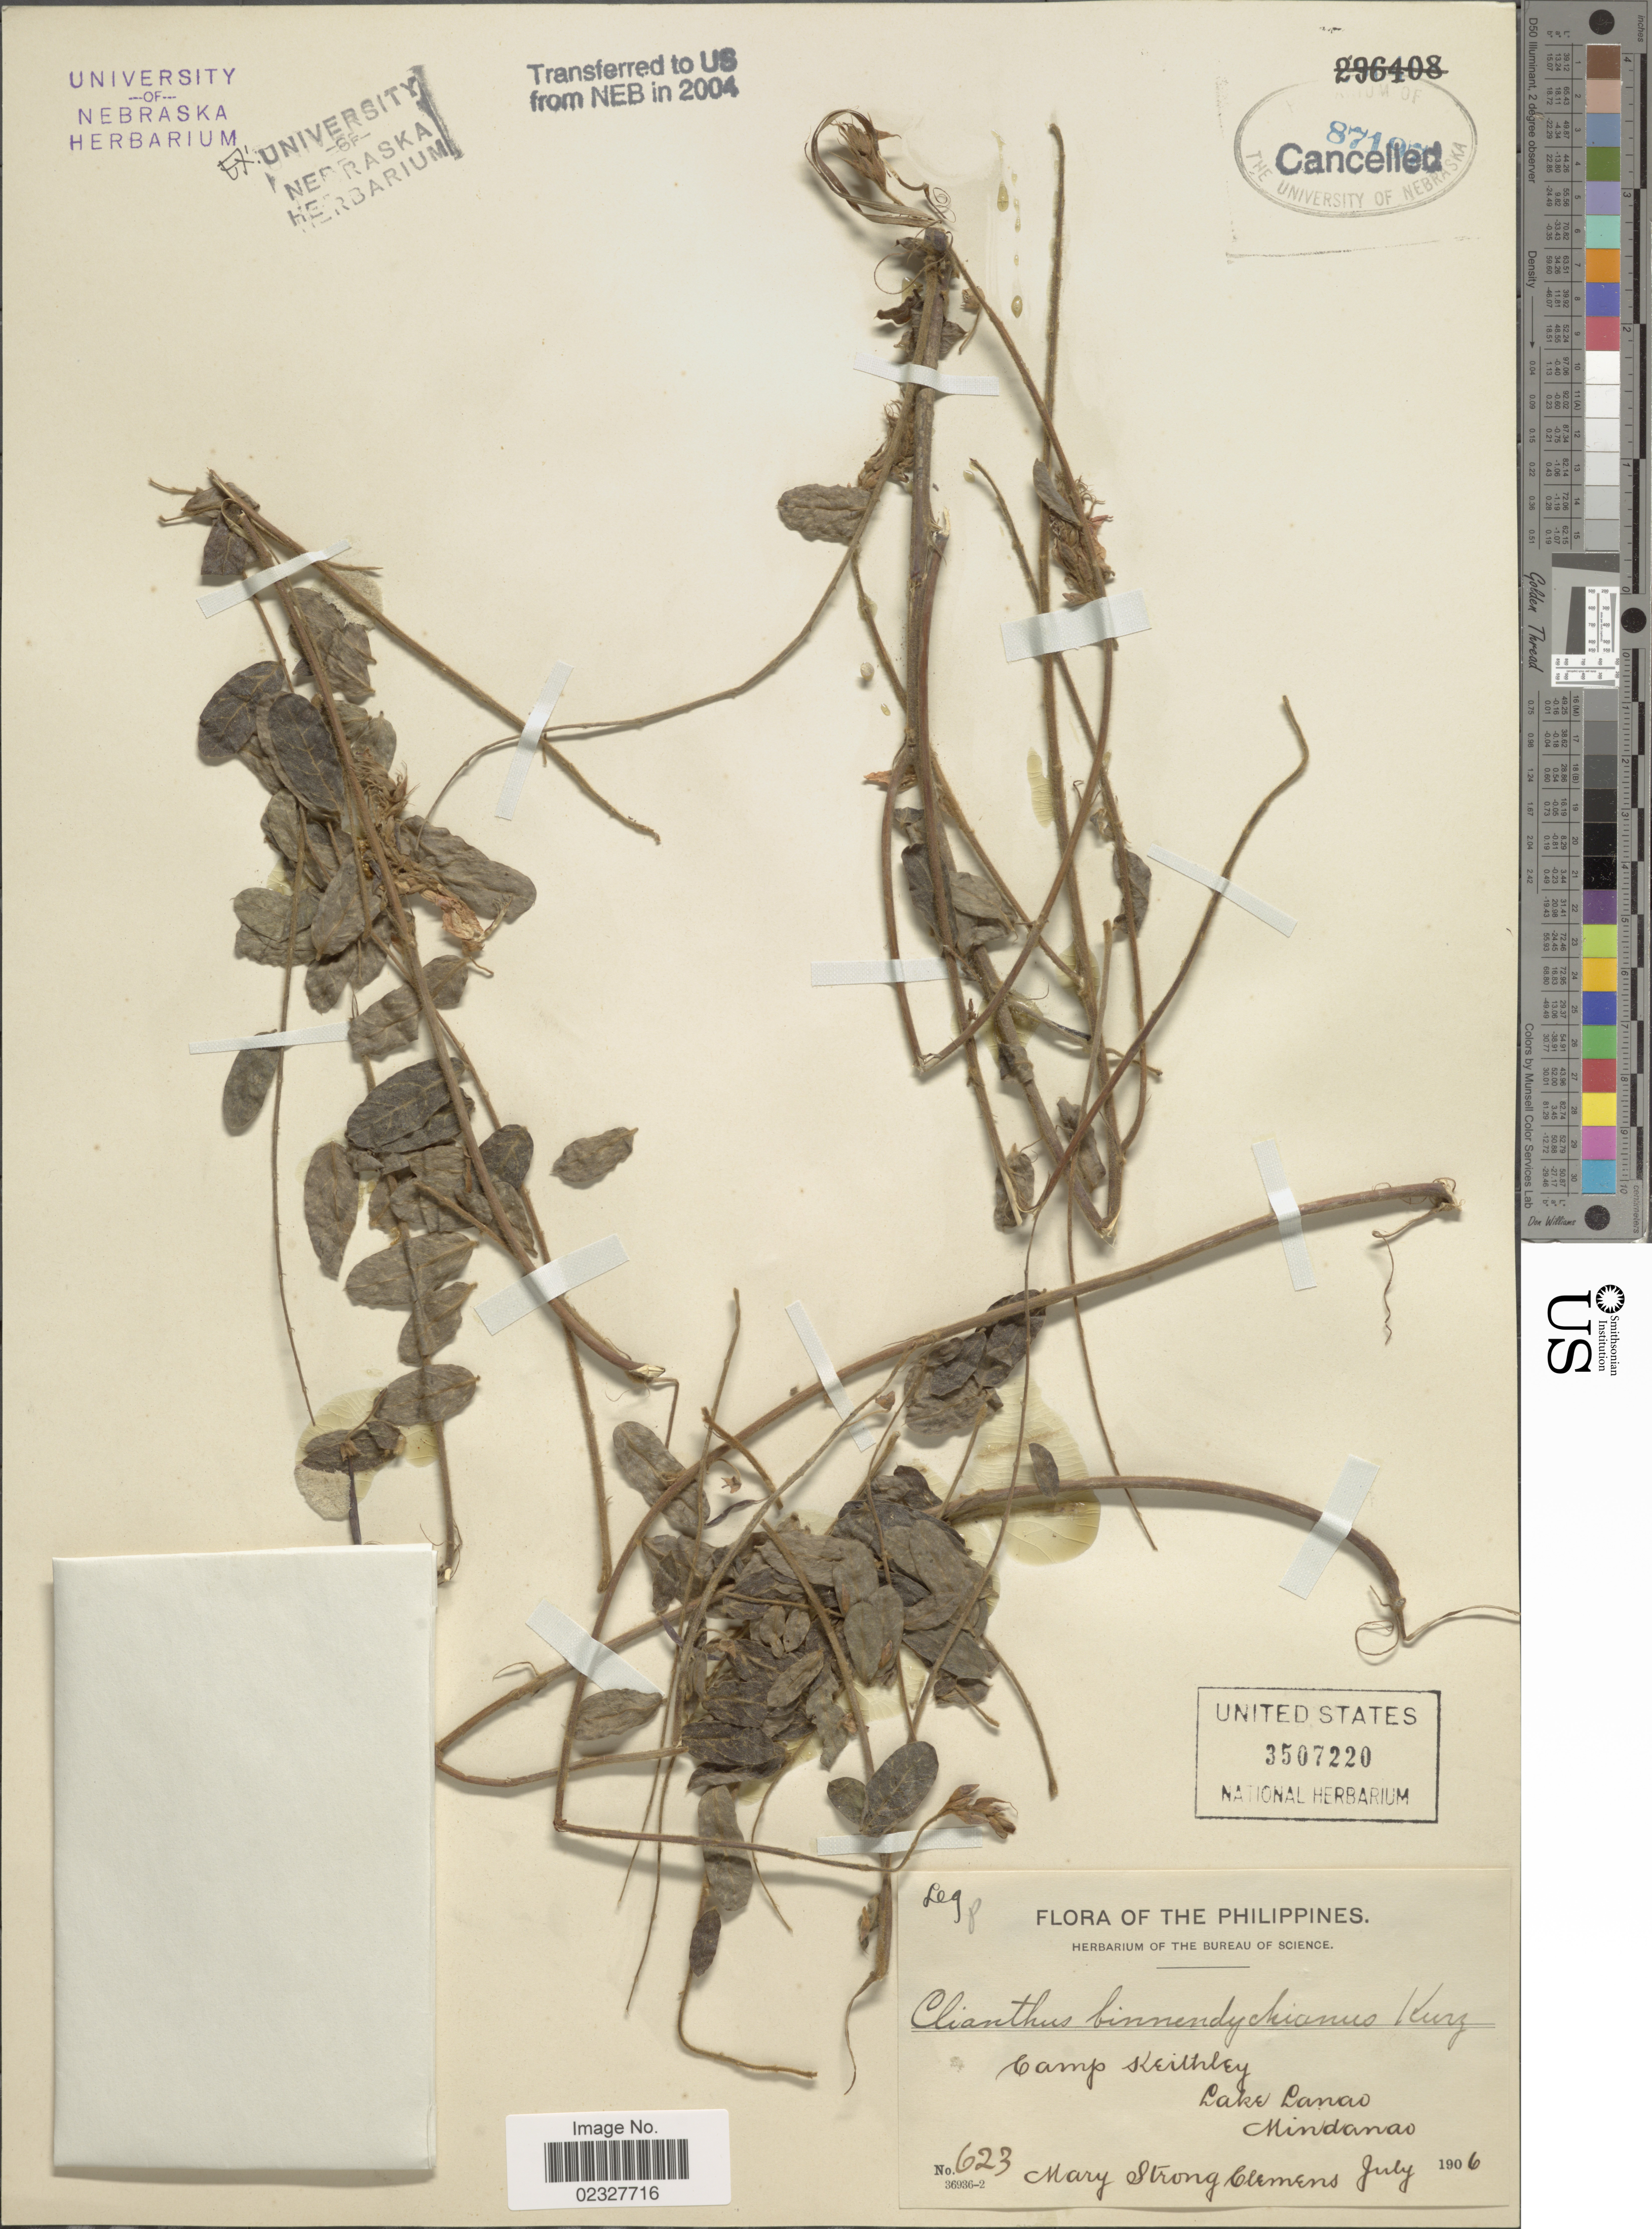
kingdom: Plantae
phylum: Tracheophyta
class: Magnoliopsida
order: Fabales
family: Fabaceae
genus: Clianthus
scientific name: Clianthus binnendyckianus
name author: Kurz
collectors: M. S. Clemens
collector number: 623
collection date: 1906-07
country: Philippines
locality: Camp Keithley, lake Lanao, Mindanao.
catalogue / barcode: US 3507220